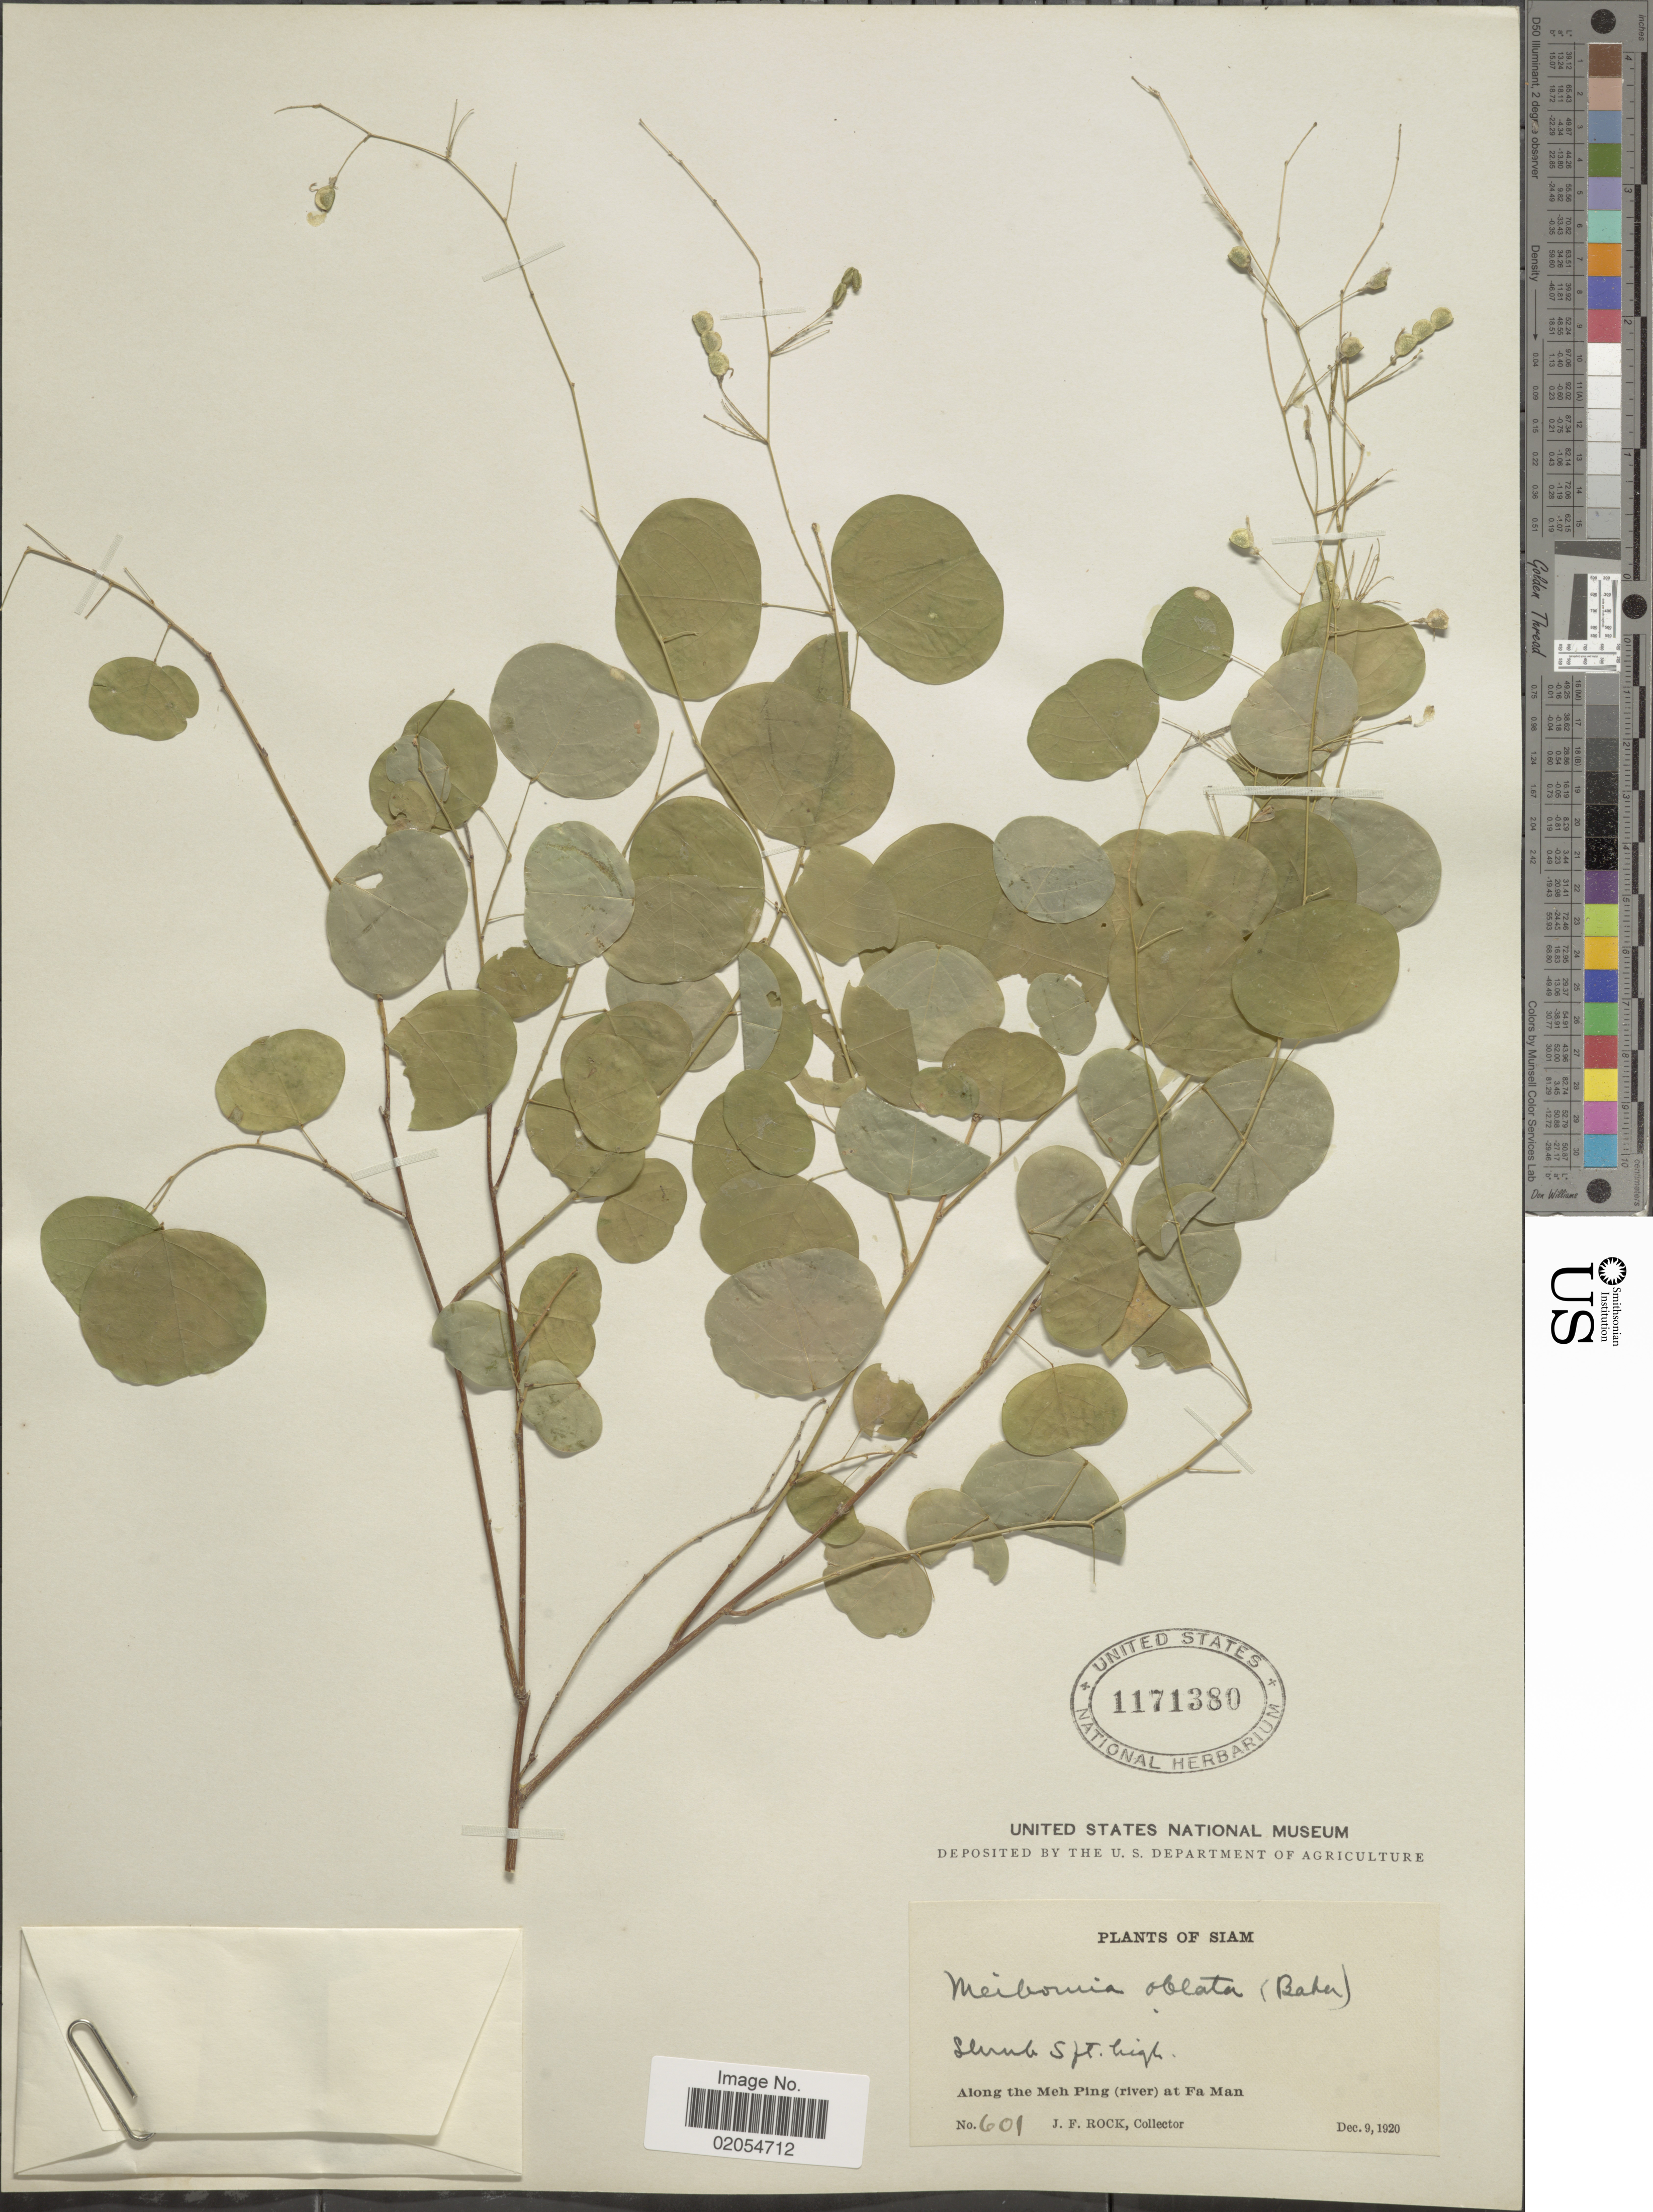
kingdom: Plantae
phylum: Tracheophyta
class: Magnoliopsida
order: Fabales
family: Fabaceae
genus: Huangtcia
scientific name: Huangtcia oblata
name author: (Baker ex Kurz) H. Ohashi & K. Ohashi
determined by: Strong, Mark T., (BOT), Smithsonian Institution - National Museum of Natural History (UNITED STATES)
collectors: J. Rock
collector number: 601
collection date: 1920-12-09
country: Thailand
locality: Siam. Along the Meh Ping (river) at Fa Man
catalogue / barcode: US 1171380